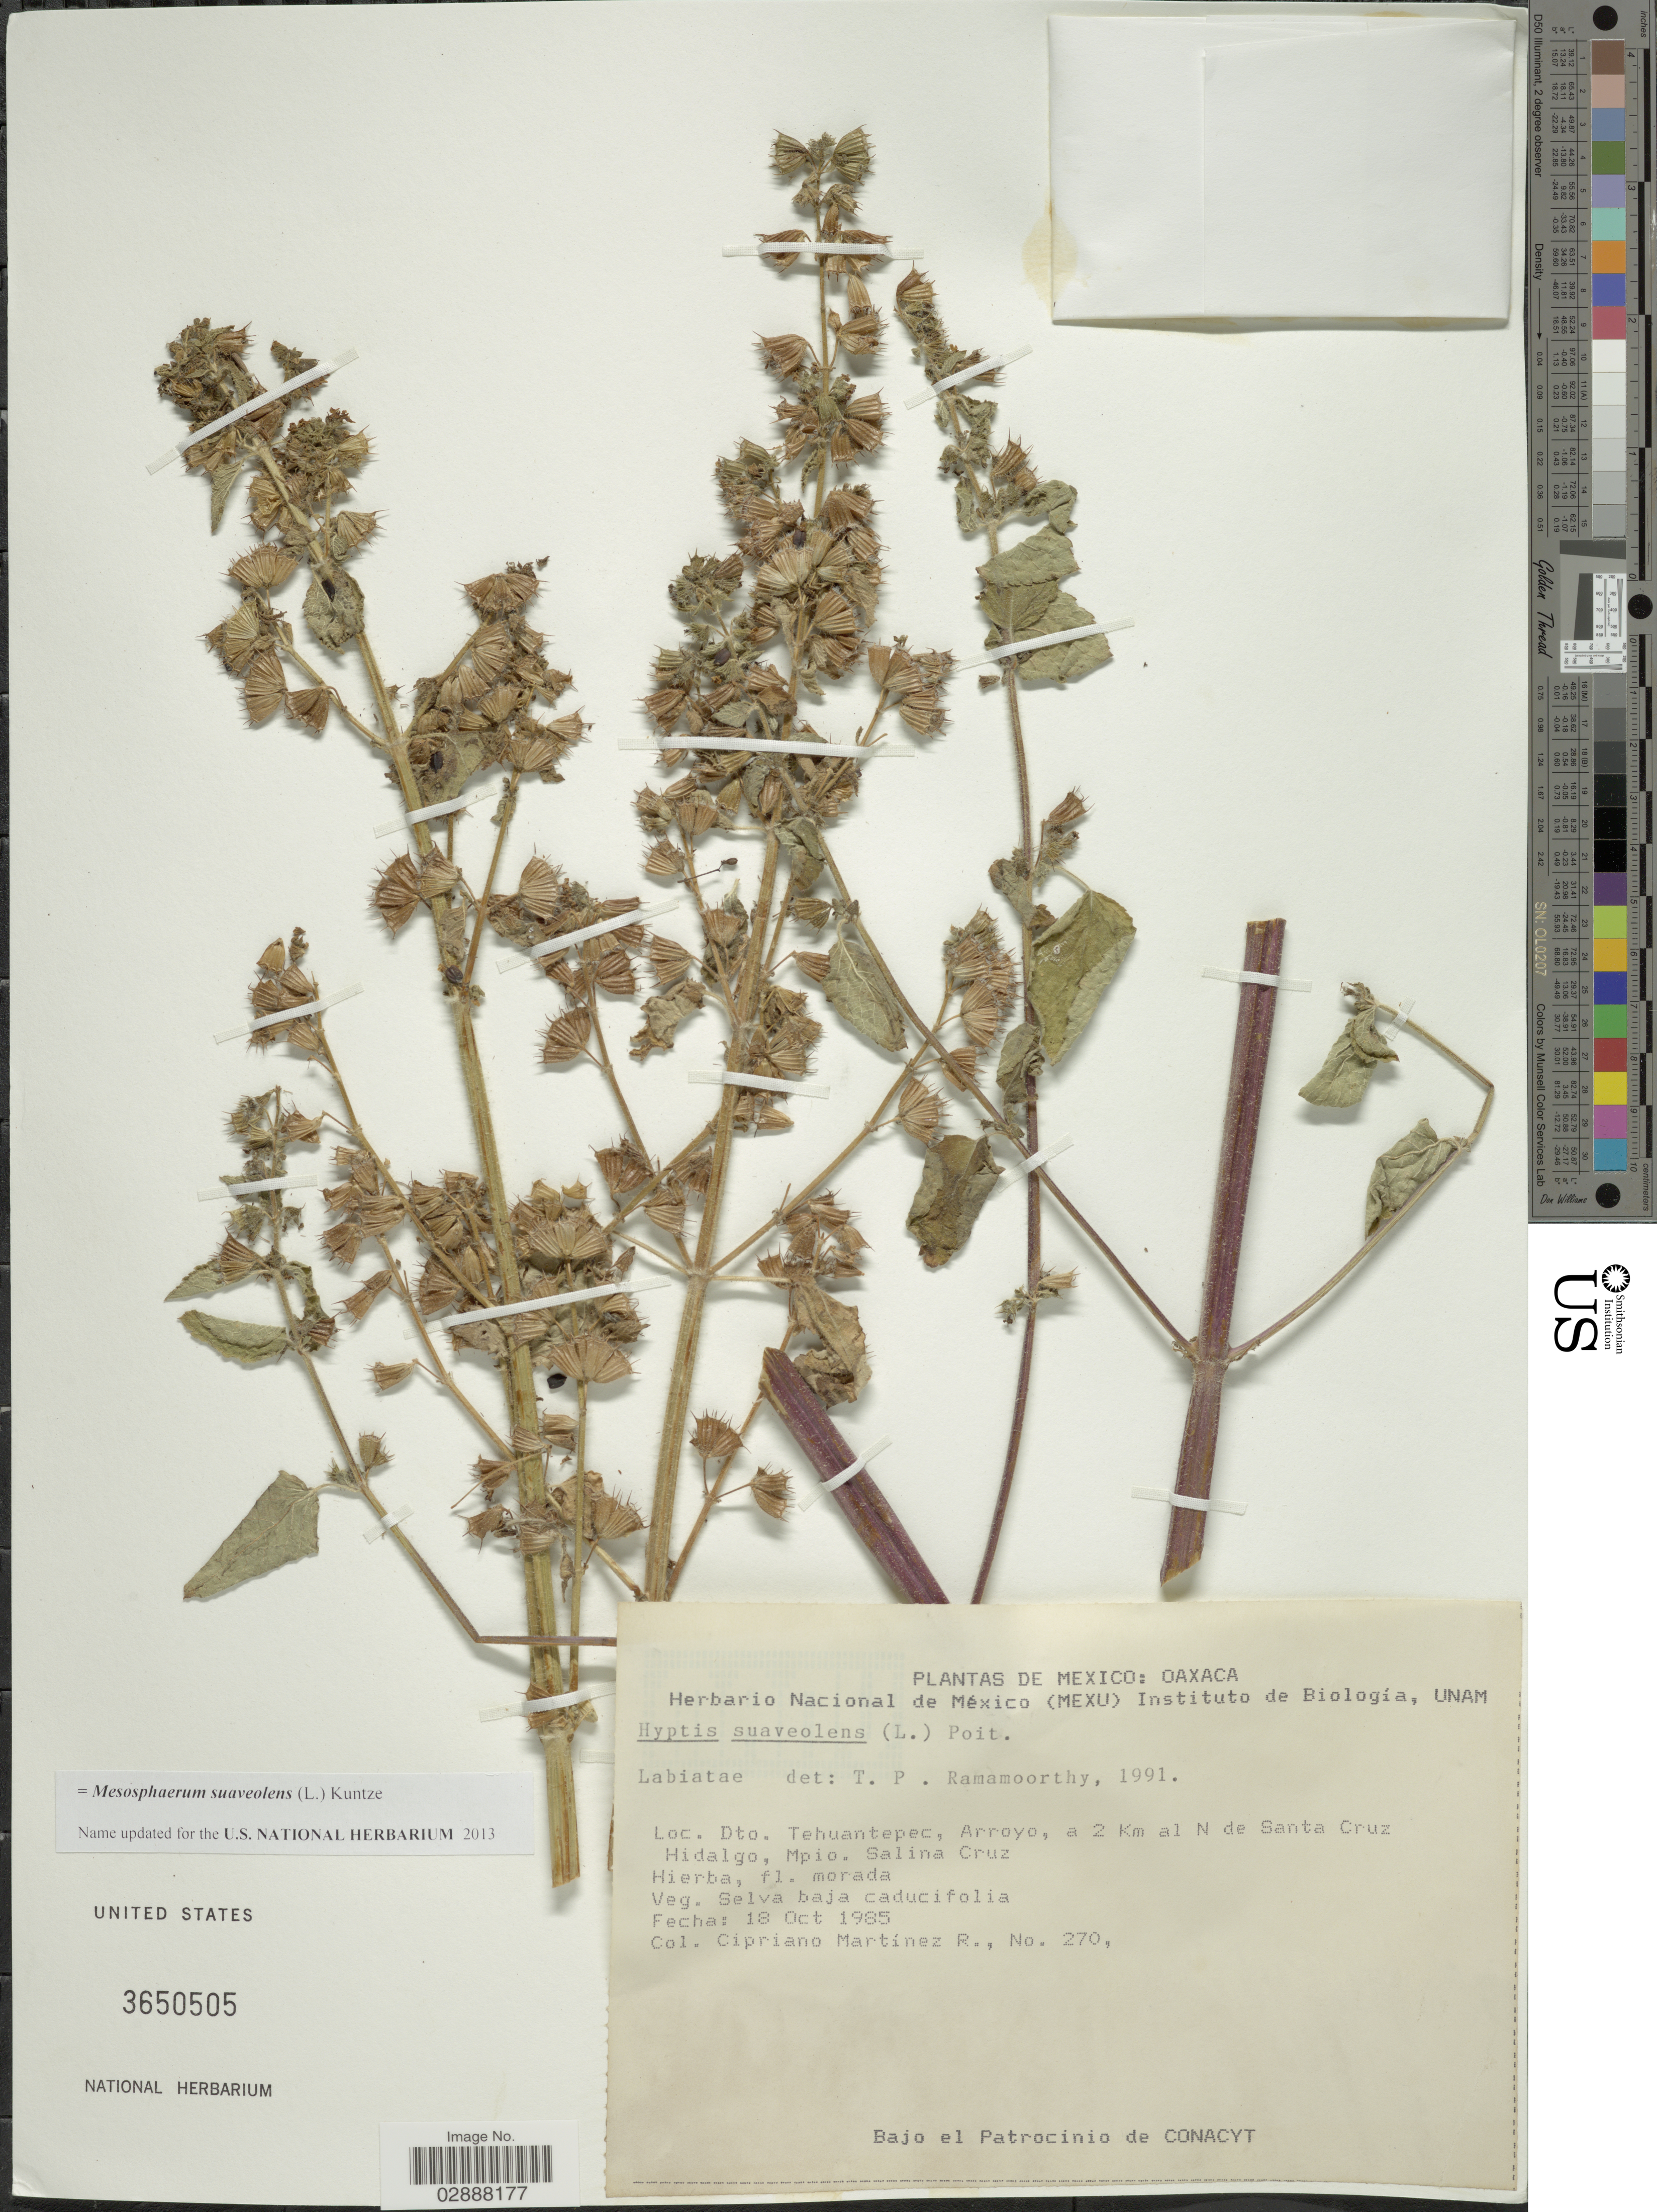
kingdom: Plantae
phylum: Tracheophyta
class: Magnoliopsida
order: Lamiales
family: Lamiaceae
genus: Mesosphaerum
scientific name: Mesosphaerum suaveolens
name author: (L.) Kuntze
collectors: C. Martínez R.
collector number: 270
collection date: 1985-10-18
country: Mexico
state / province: Oaxaca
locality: Dto. Tehuantepec, Arroyo, a 2 Km al N de Santa Cruz Hidalgo, Mpio. Salina Cruz.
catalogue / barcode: US 3650505